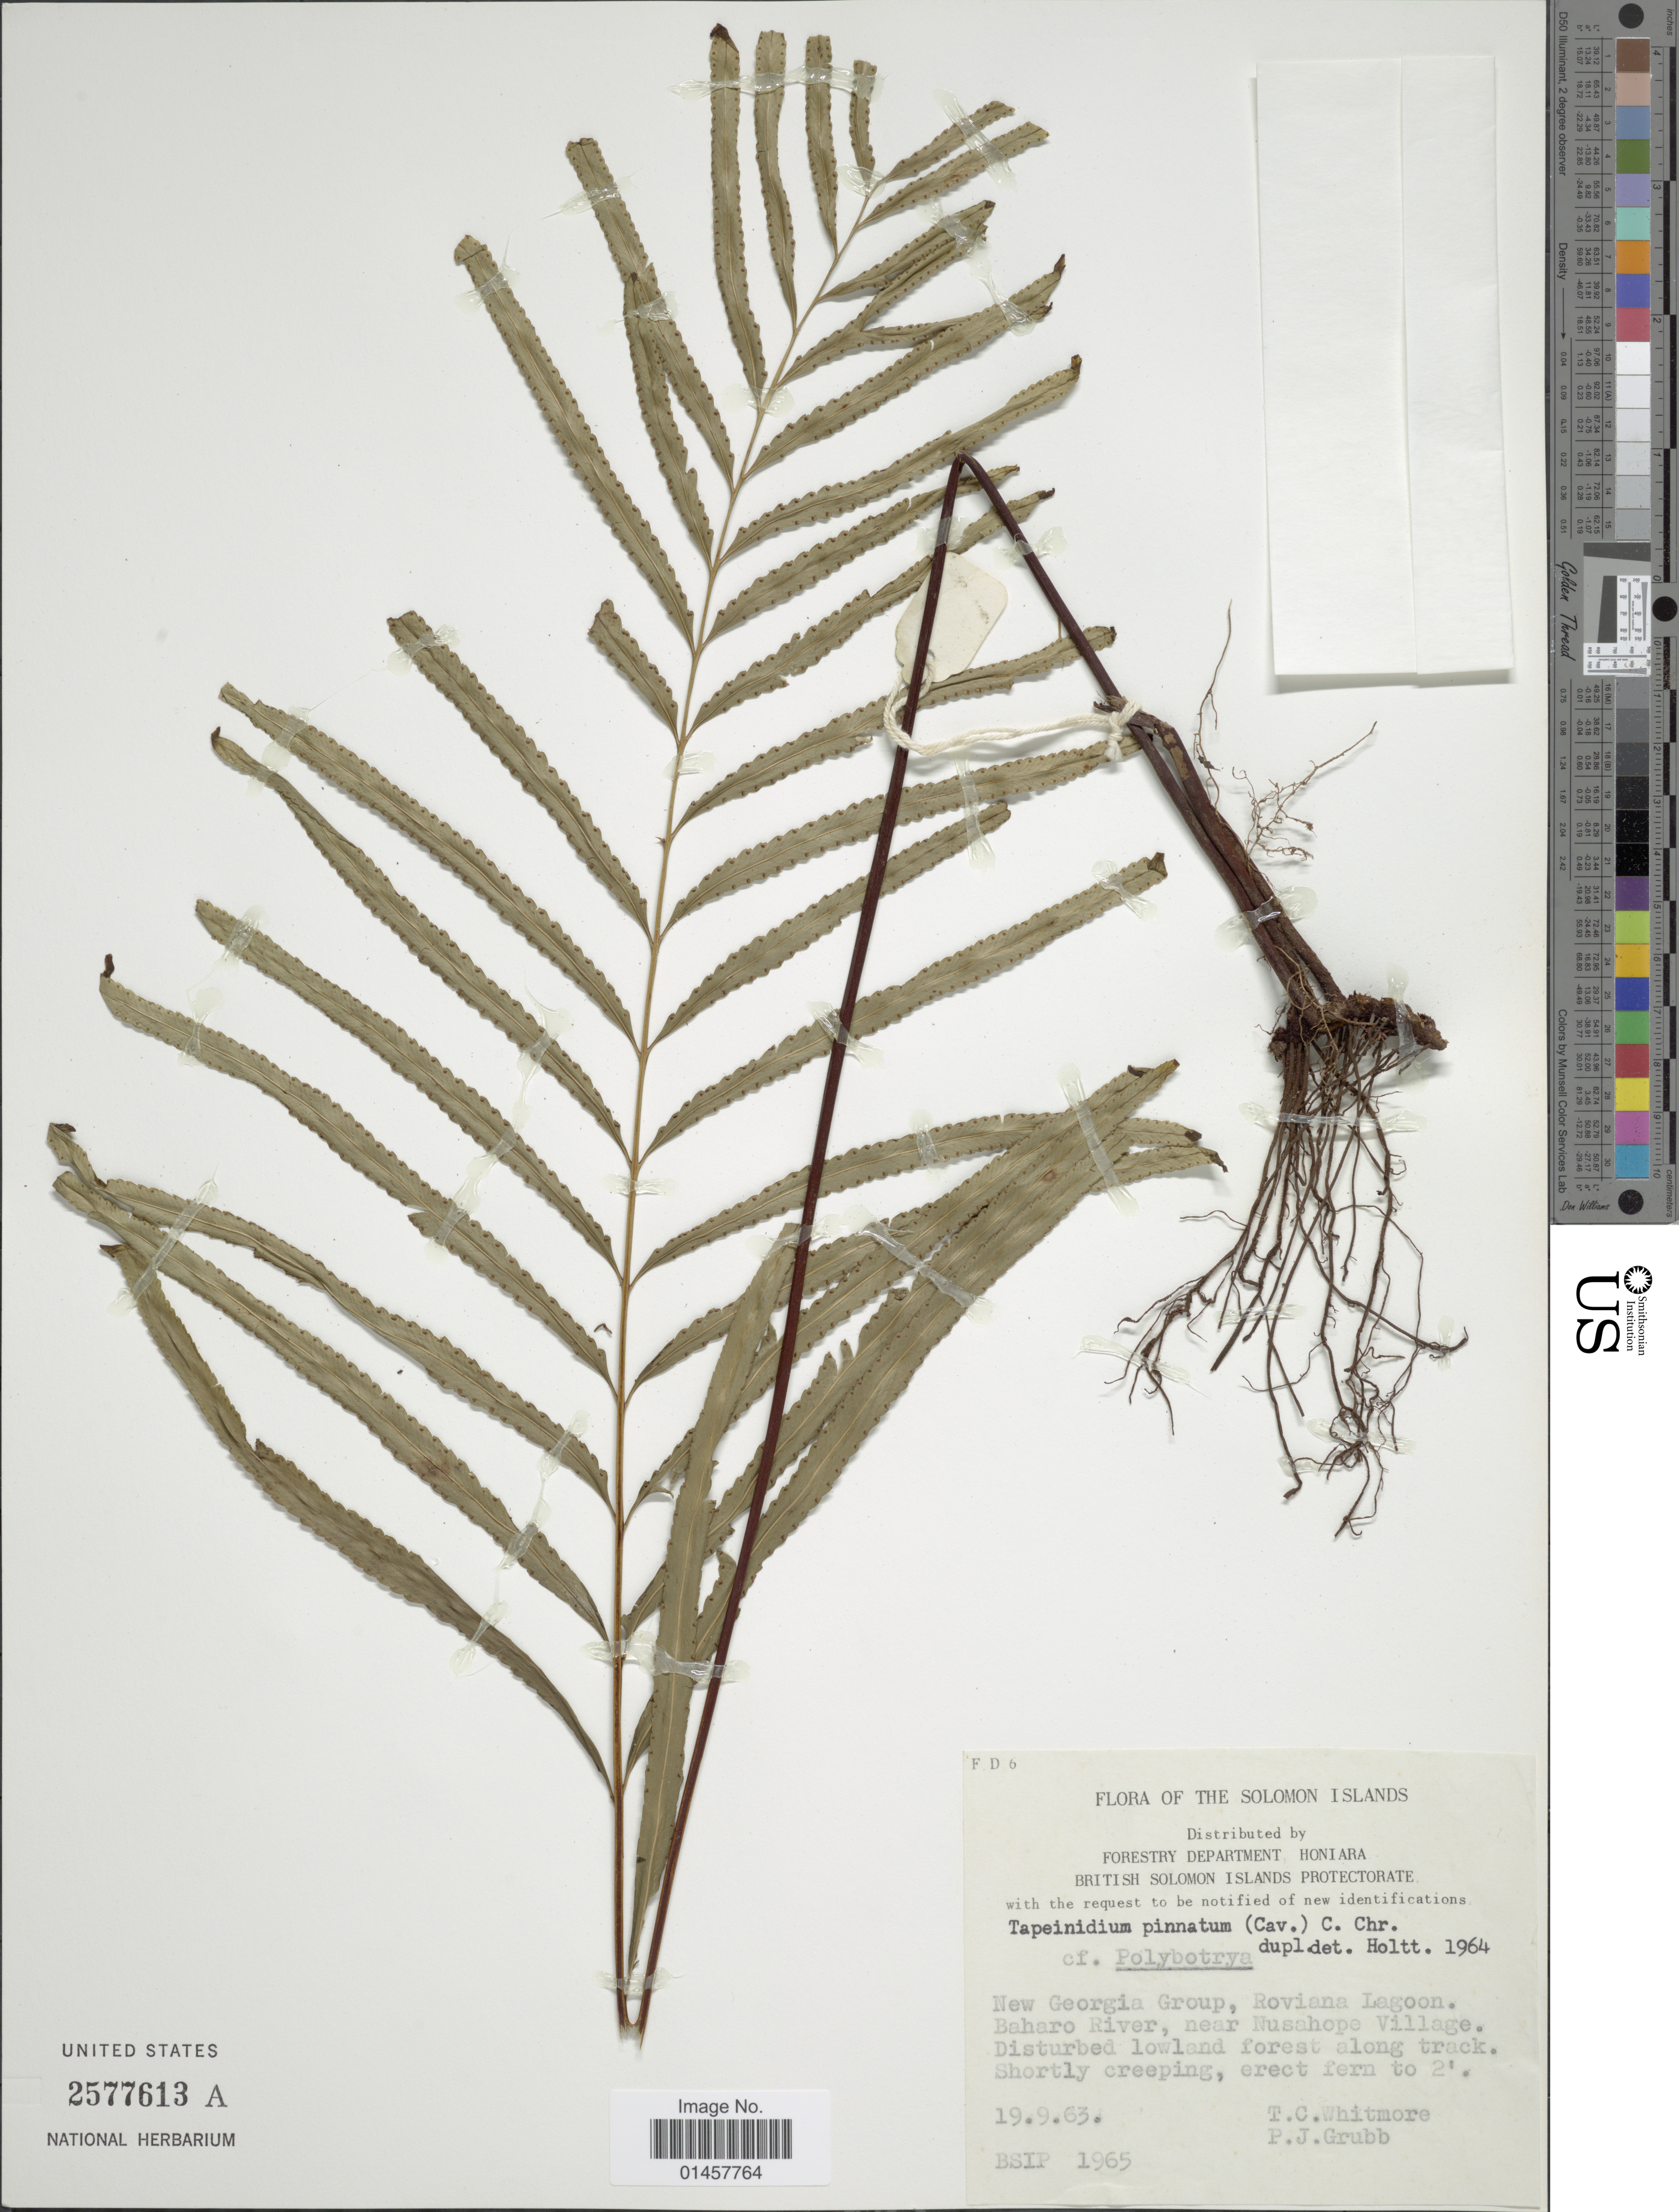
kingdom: Plantae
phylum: Tracheophyta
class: Polypodiopsida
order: Polypodiales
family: Lindsaeaceae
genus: Tapeinidium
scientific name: Tapeinidium pinnatum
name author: (Cav.) C. Chr.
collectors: T. C. Whitmore & P. J. Grubb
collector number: BSIP1965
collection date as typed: Transcribed d/m/y: 19/9/63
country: Solomon Islands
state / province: Solomon Islands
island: New Georgia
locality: Solomon Islands, New Georgia Group, Roviana Lagoon, Baharo River, near Nusahope village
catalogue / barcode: US 2577613A